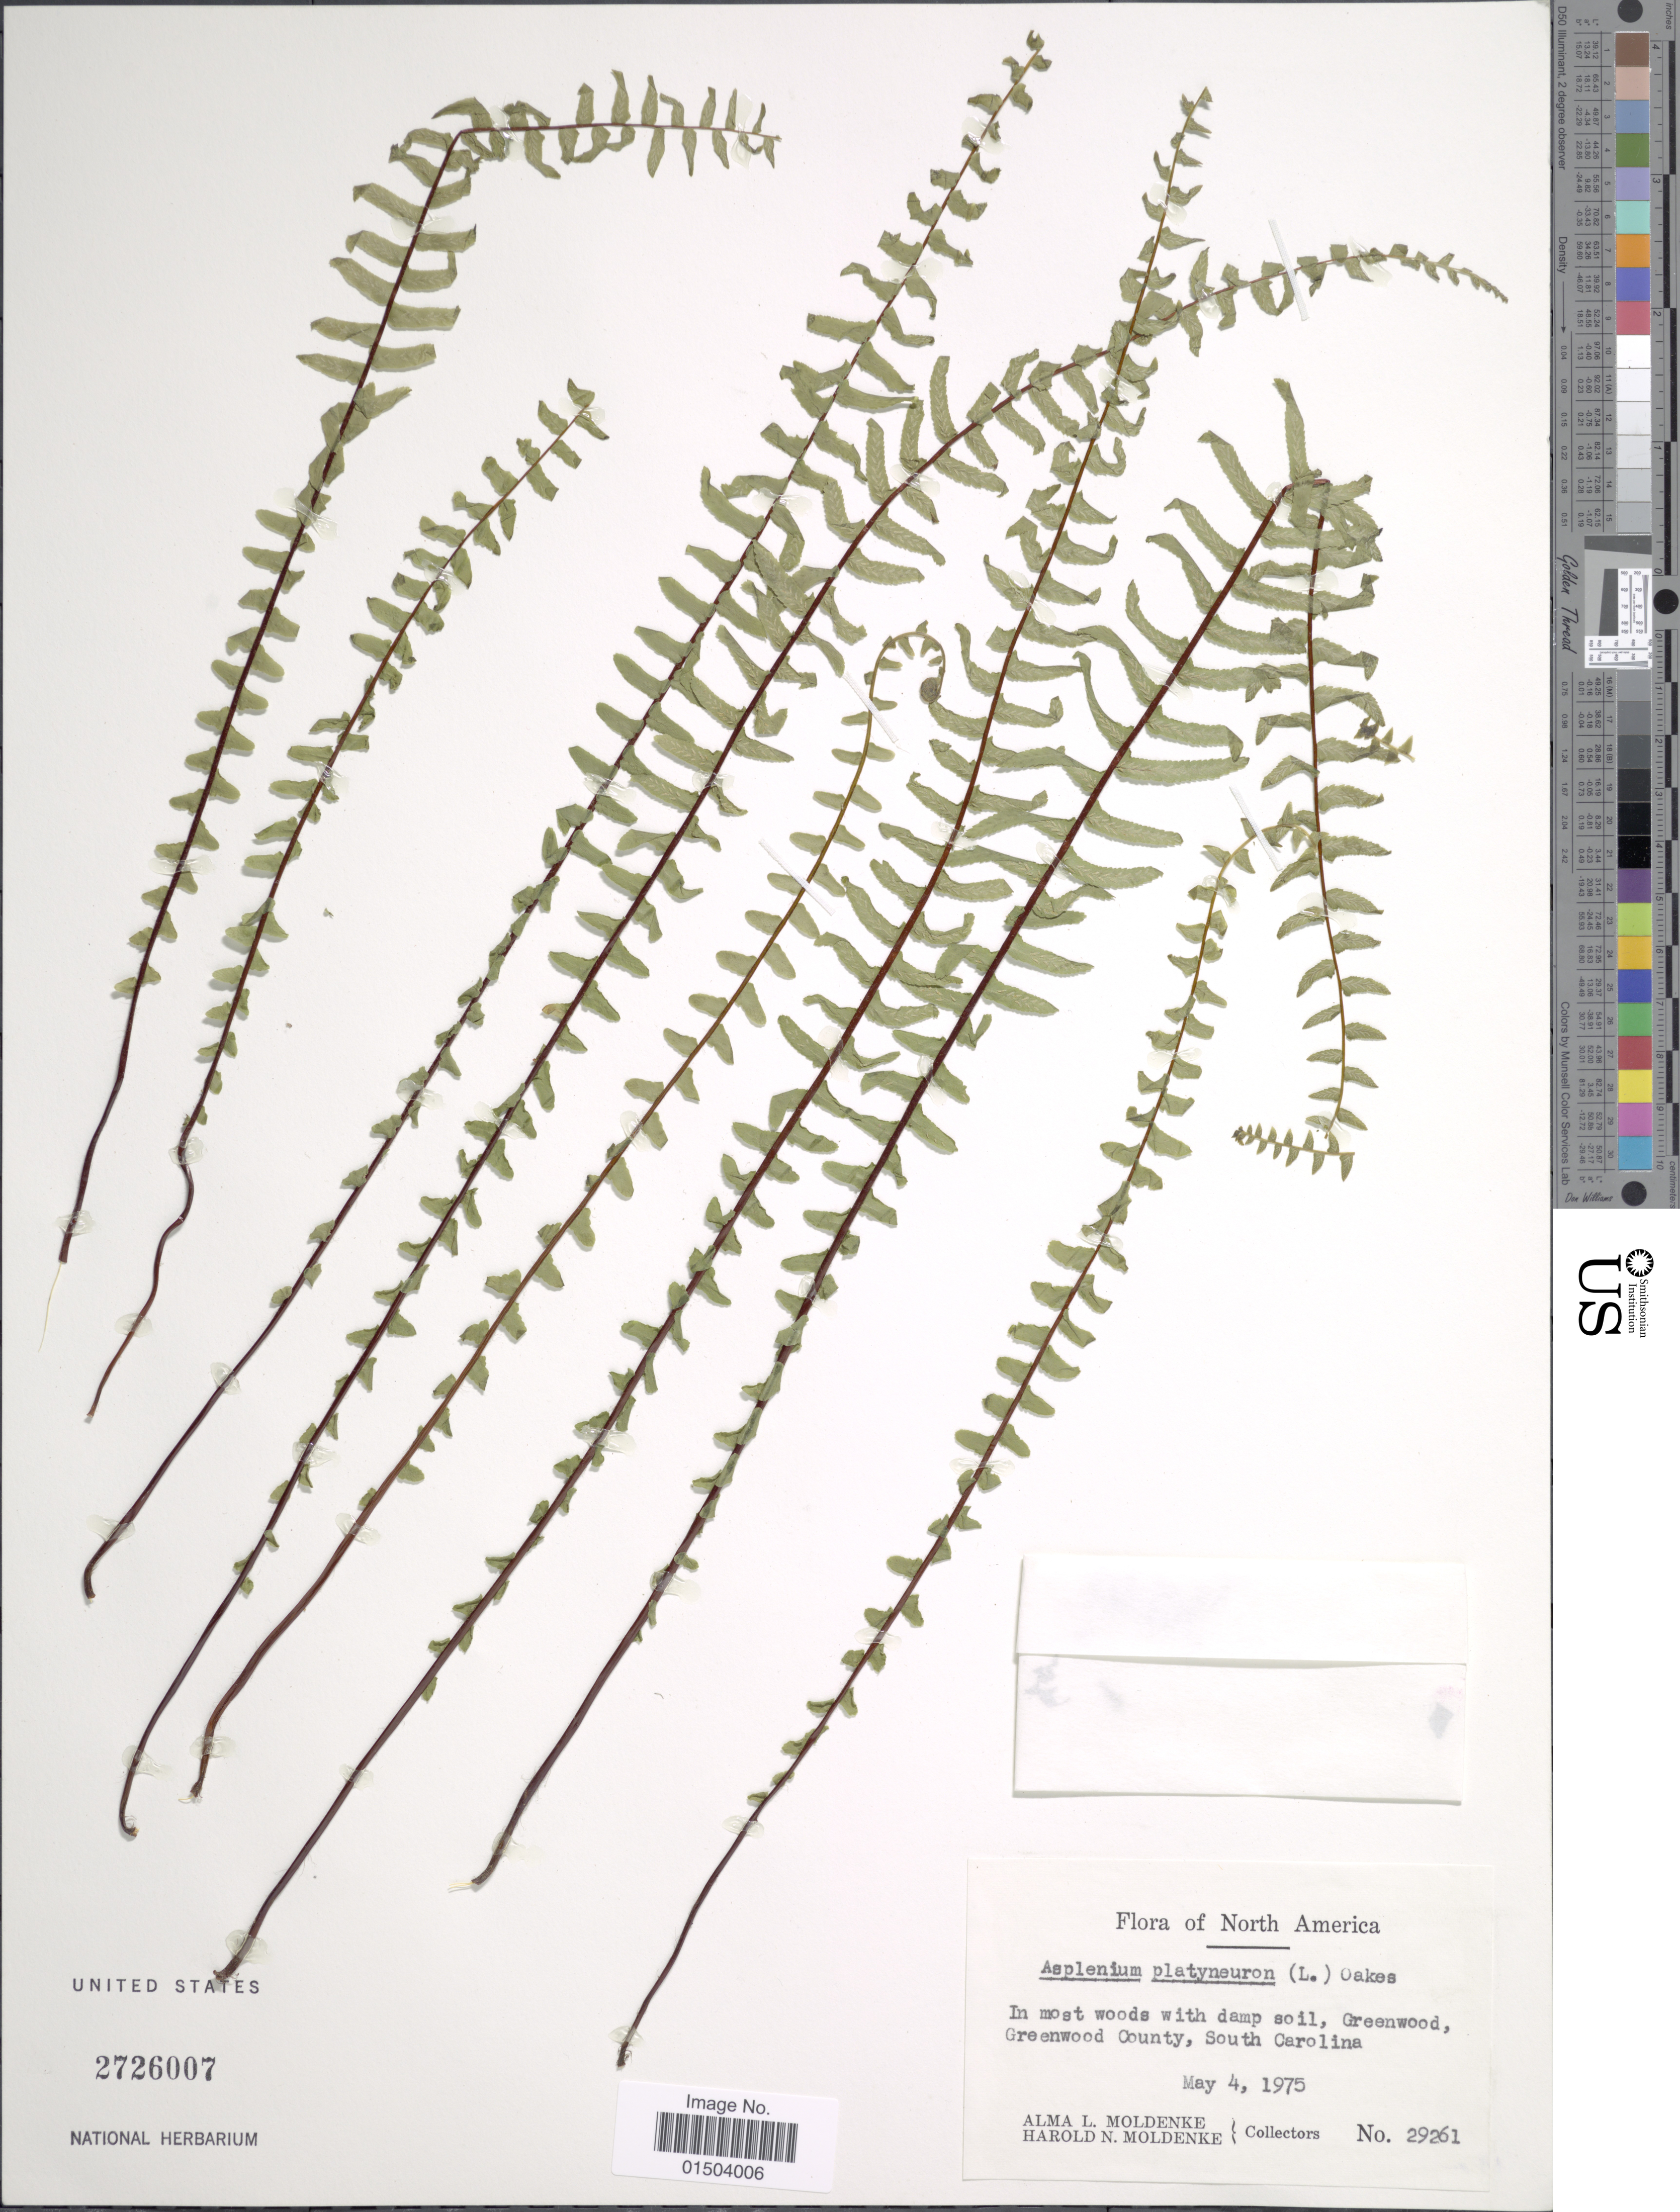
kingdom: Plantae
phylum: Tracheophyta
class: Polypodiopsida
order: Polypodiales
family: Aspleniaceae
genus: Asplenium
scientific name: Asplenium platyneuron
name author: (L.) Britton, Stearns & Poggenb.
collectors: A. L. Moldenke & H. N. Moldenke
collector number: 29261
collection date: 1975-05-04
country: United States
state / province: South Carolina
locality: In most woods with damp soil, Greenwood, Greenwood County.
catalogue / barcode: US 2726007